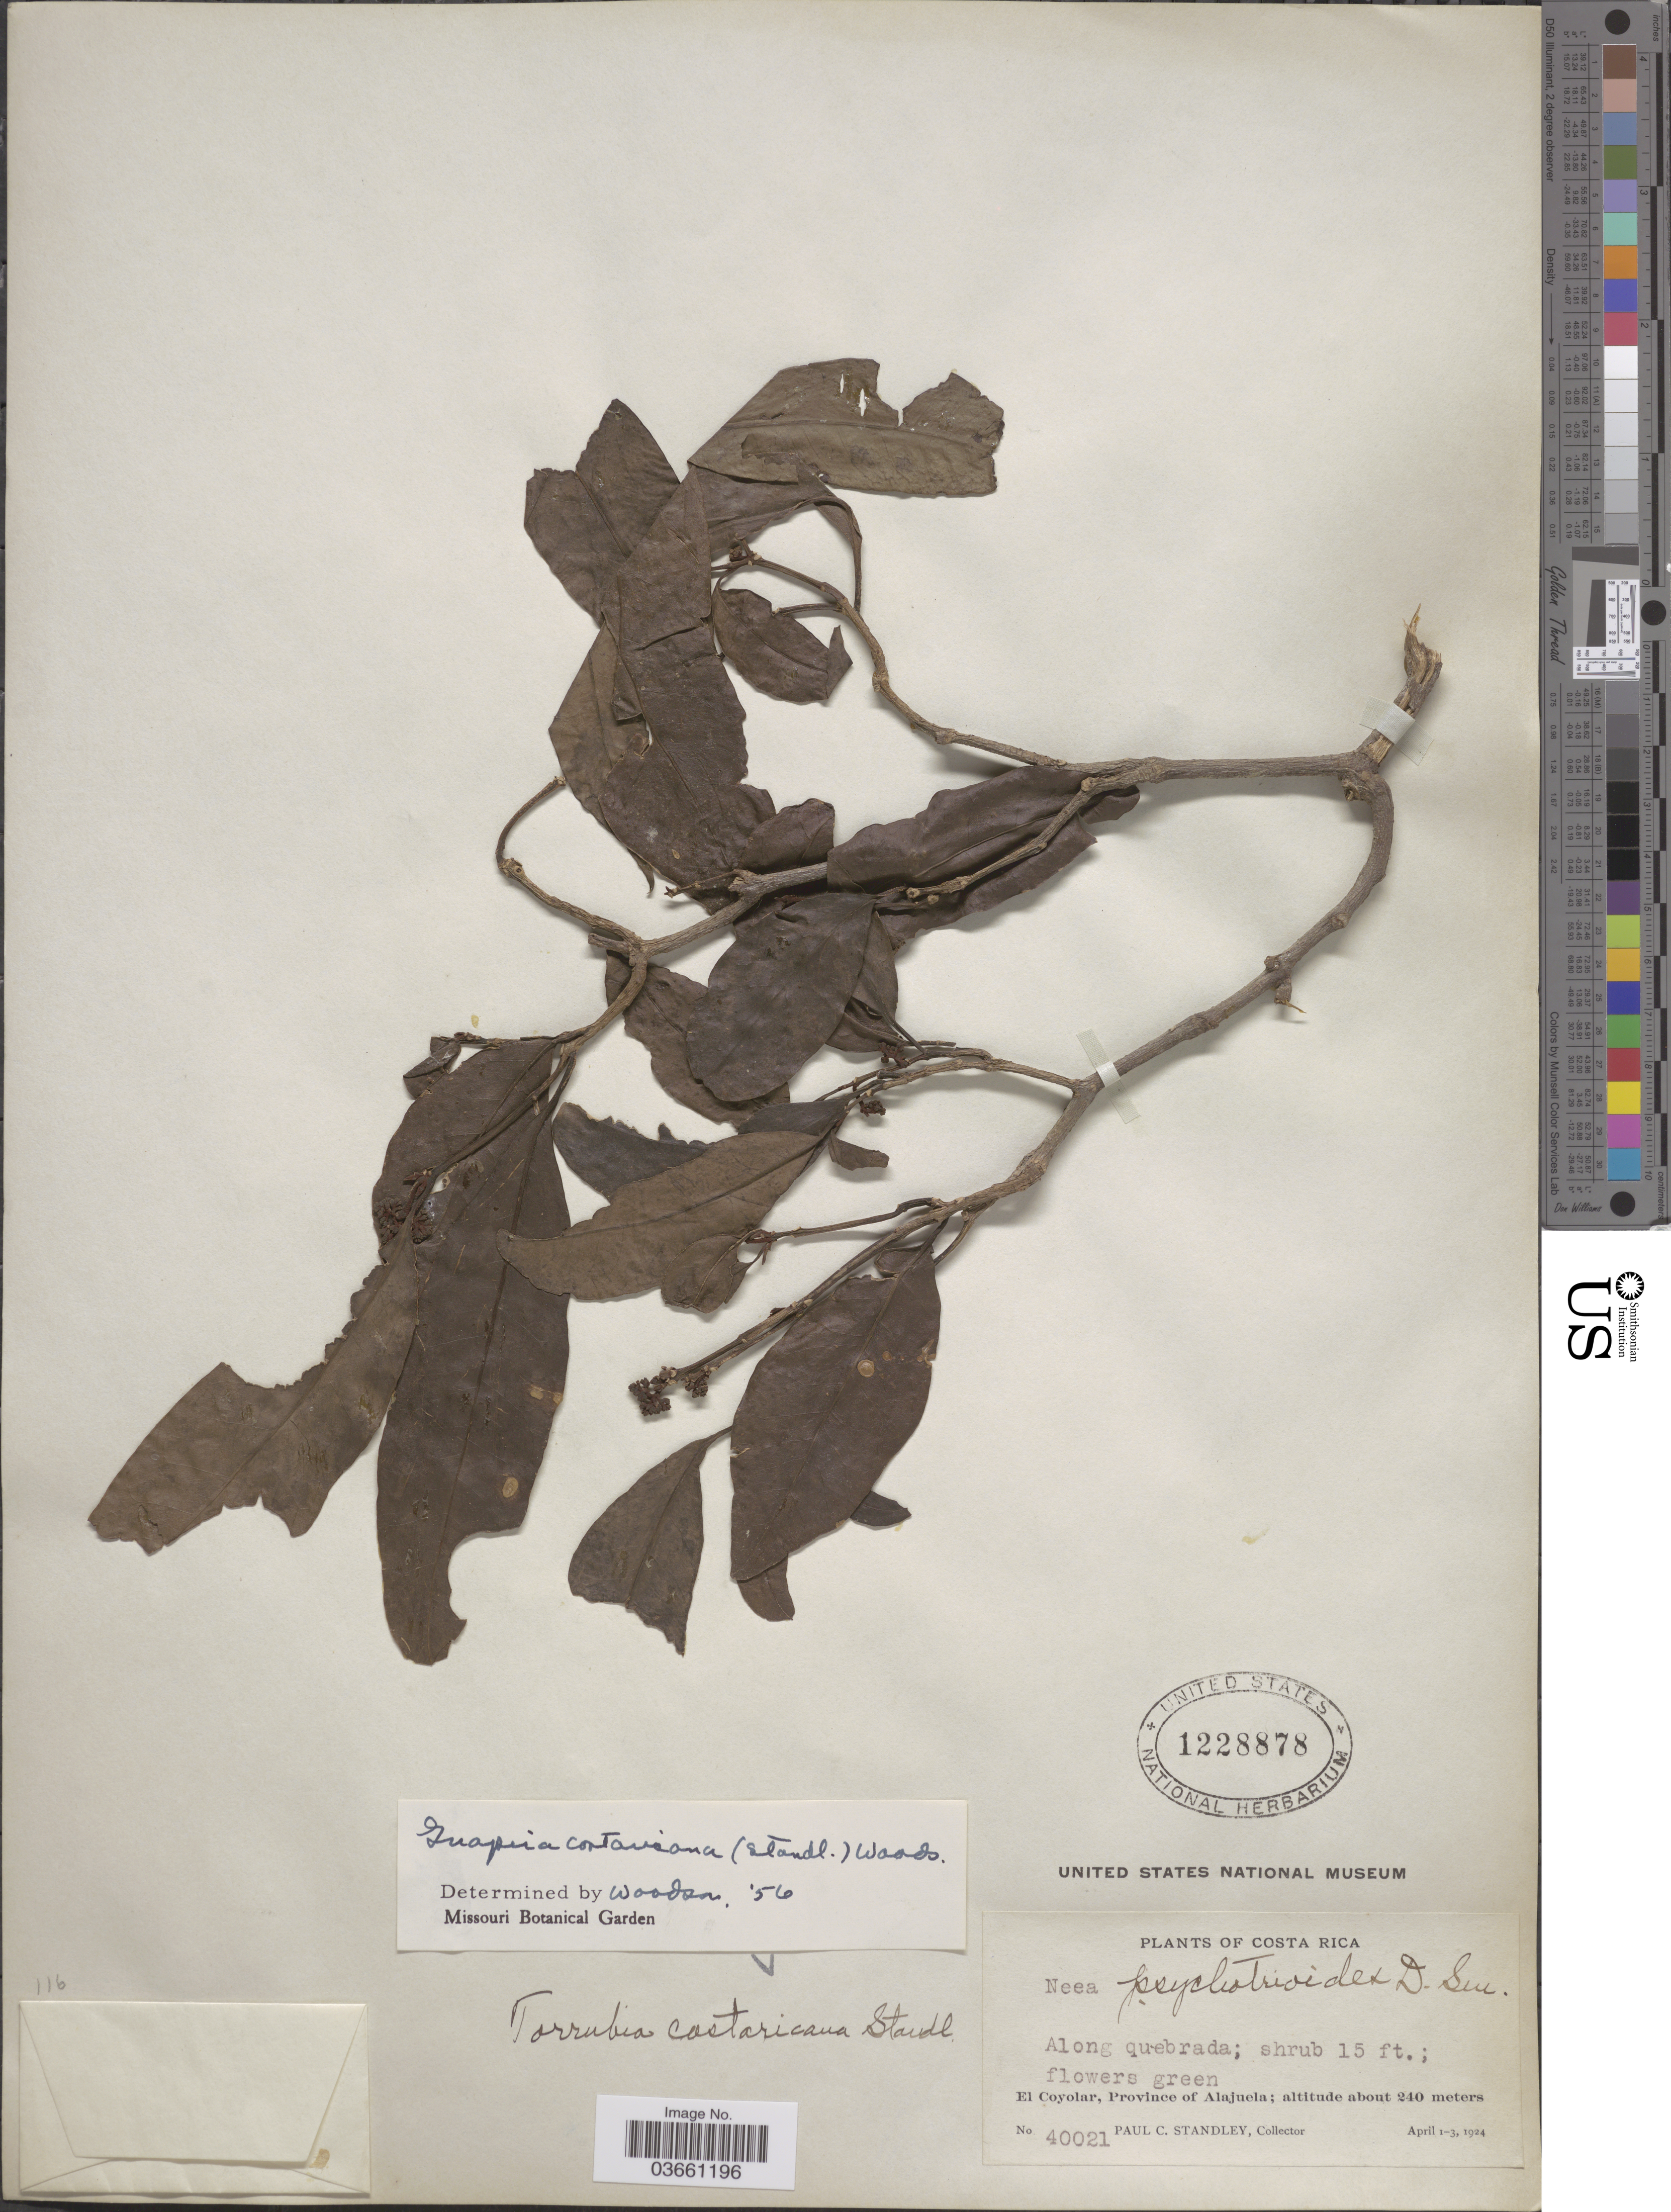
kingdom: Plantae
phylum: Tracheophyta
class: Magnoliopsida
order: Caryophyllales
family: Nyctaginaceae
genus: Guapira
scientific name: Guapira costaricana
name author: (Standl.) Woodson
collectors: P. C. Standley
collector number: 40021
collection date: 1924-04-01/1924-04-03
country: Costa Rica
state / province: Alajuela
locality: Along quebrada. El Coyolar.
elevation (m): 240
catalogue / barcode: US 1228878